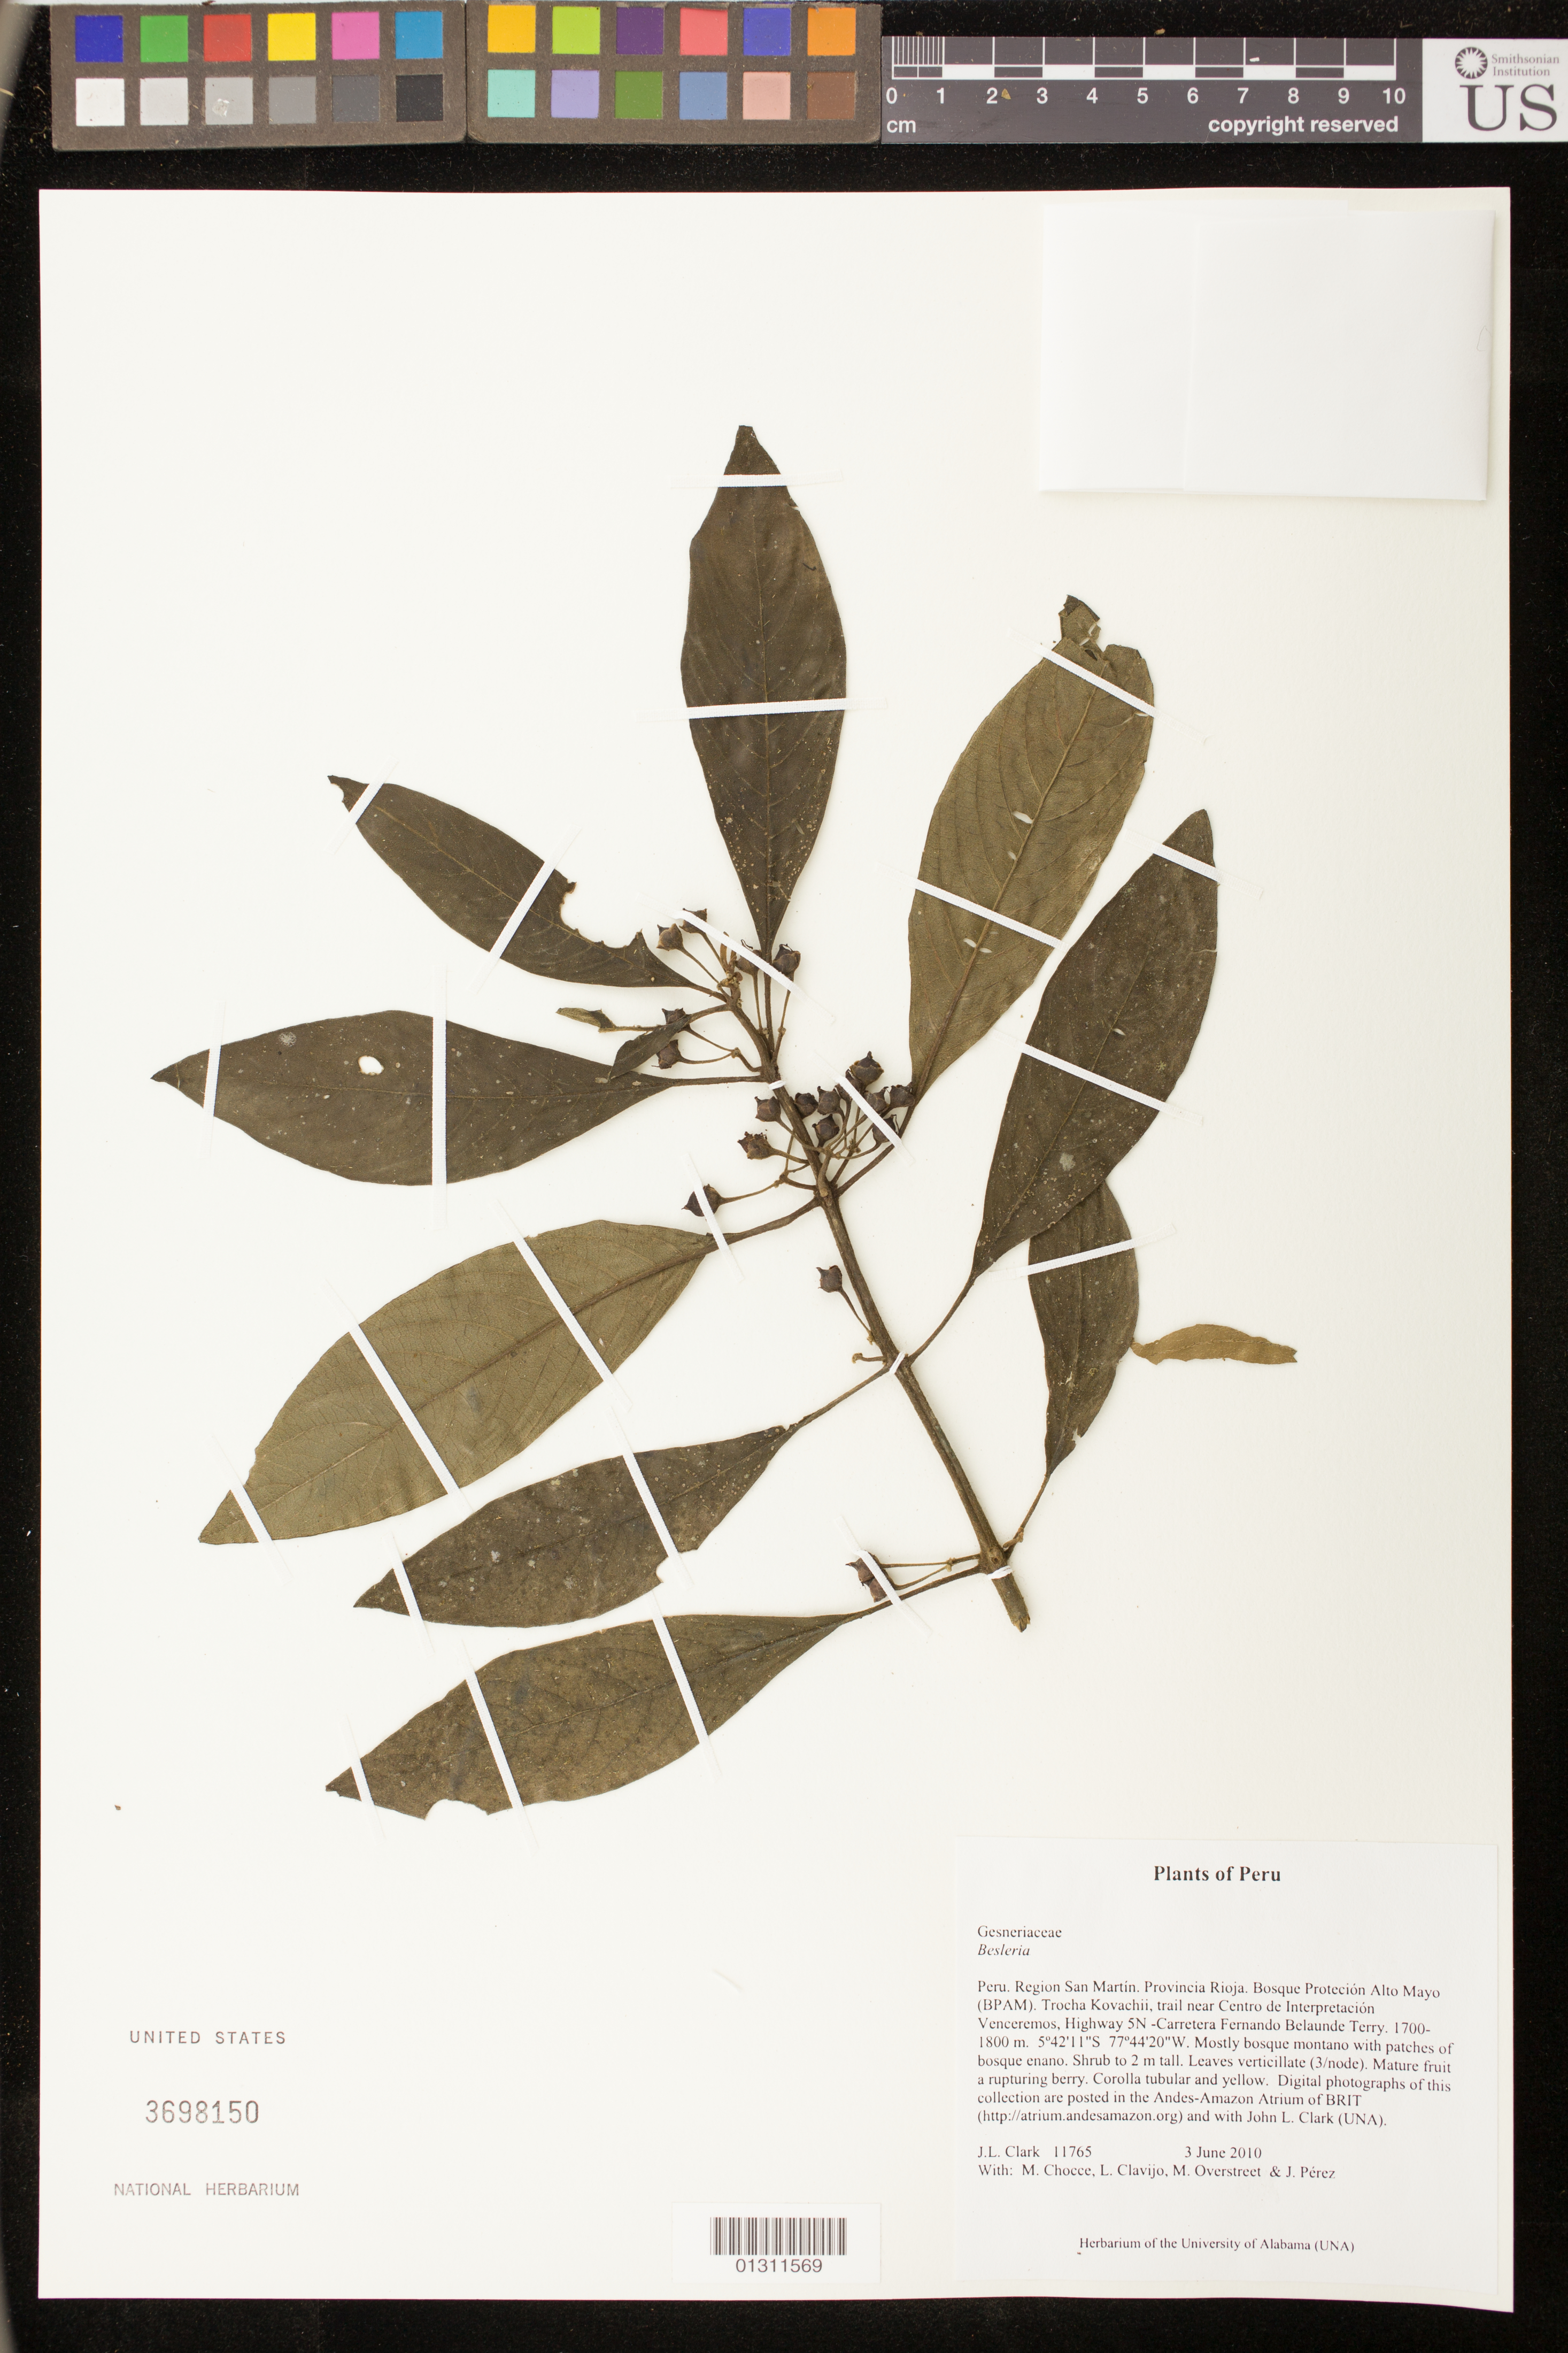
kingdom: Plantae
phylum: Tracheophyta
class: Magnoliopsida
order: Lamiales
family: Gesneriaceae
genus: Besleria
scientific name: Besleria sp.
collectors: J. L. Clark, M. Chocce, L. Clavijo, M. Overstreet & J. Perez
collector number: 11765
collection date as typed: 03 Jun 2010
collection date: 2010-06-03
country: Peru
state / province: San Martín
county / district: Rioja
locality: Region San Martin, Bosque Protecion Alto Mayo (BPAM). Trocha Kovachii, trail near Centro de Interpretacion Venceremos, Highway 5N-Carretera Fernando Belaunde Terry.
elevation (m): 1700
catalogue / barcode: US 3698150